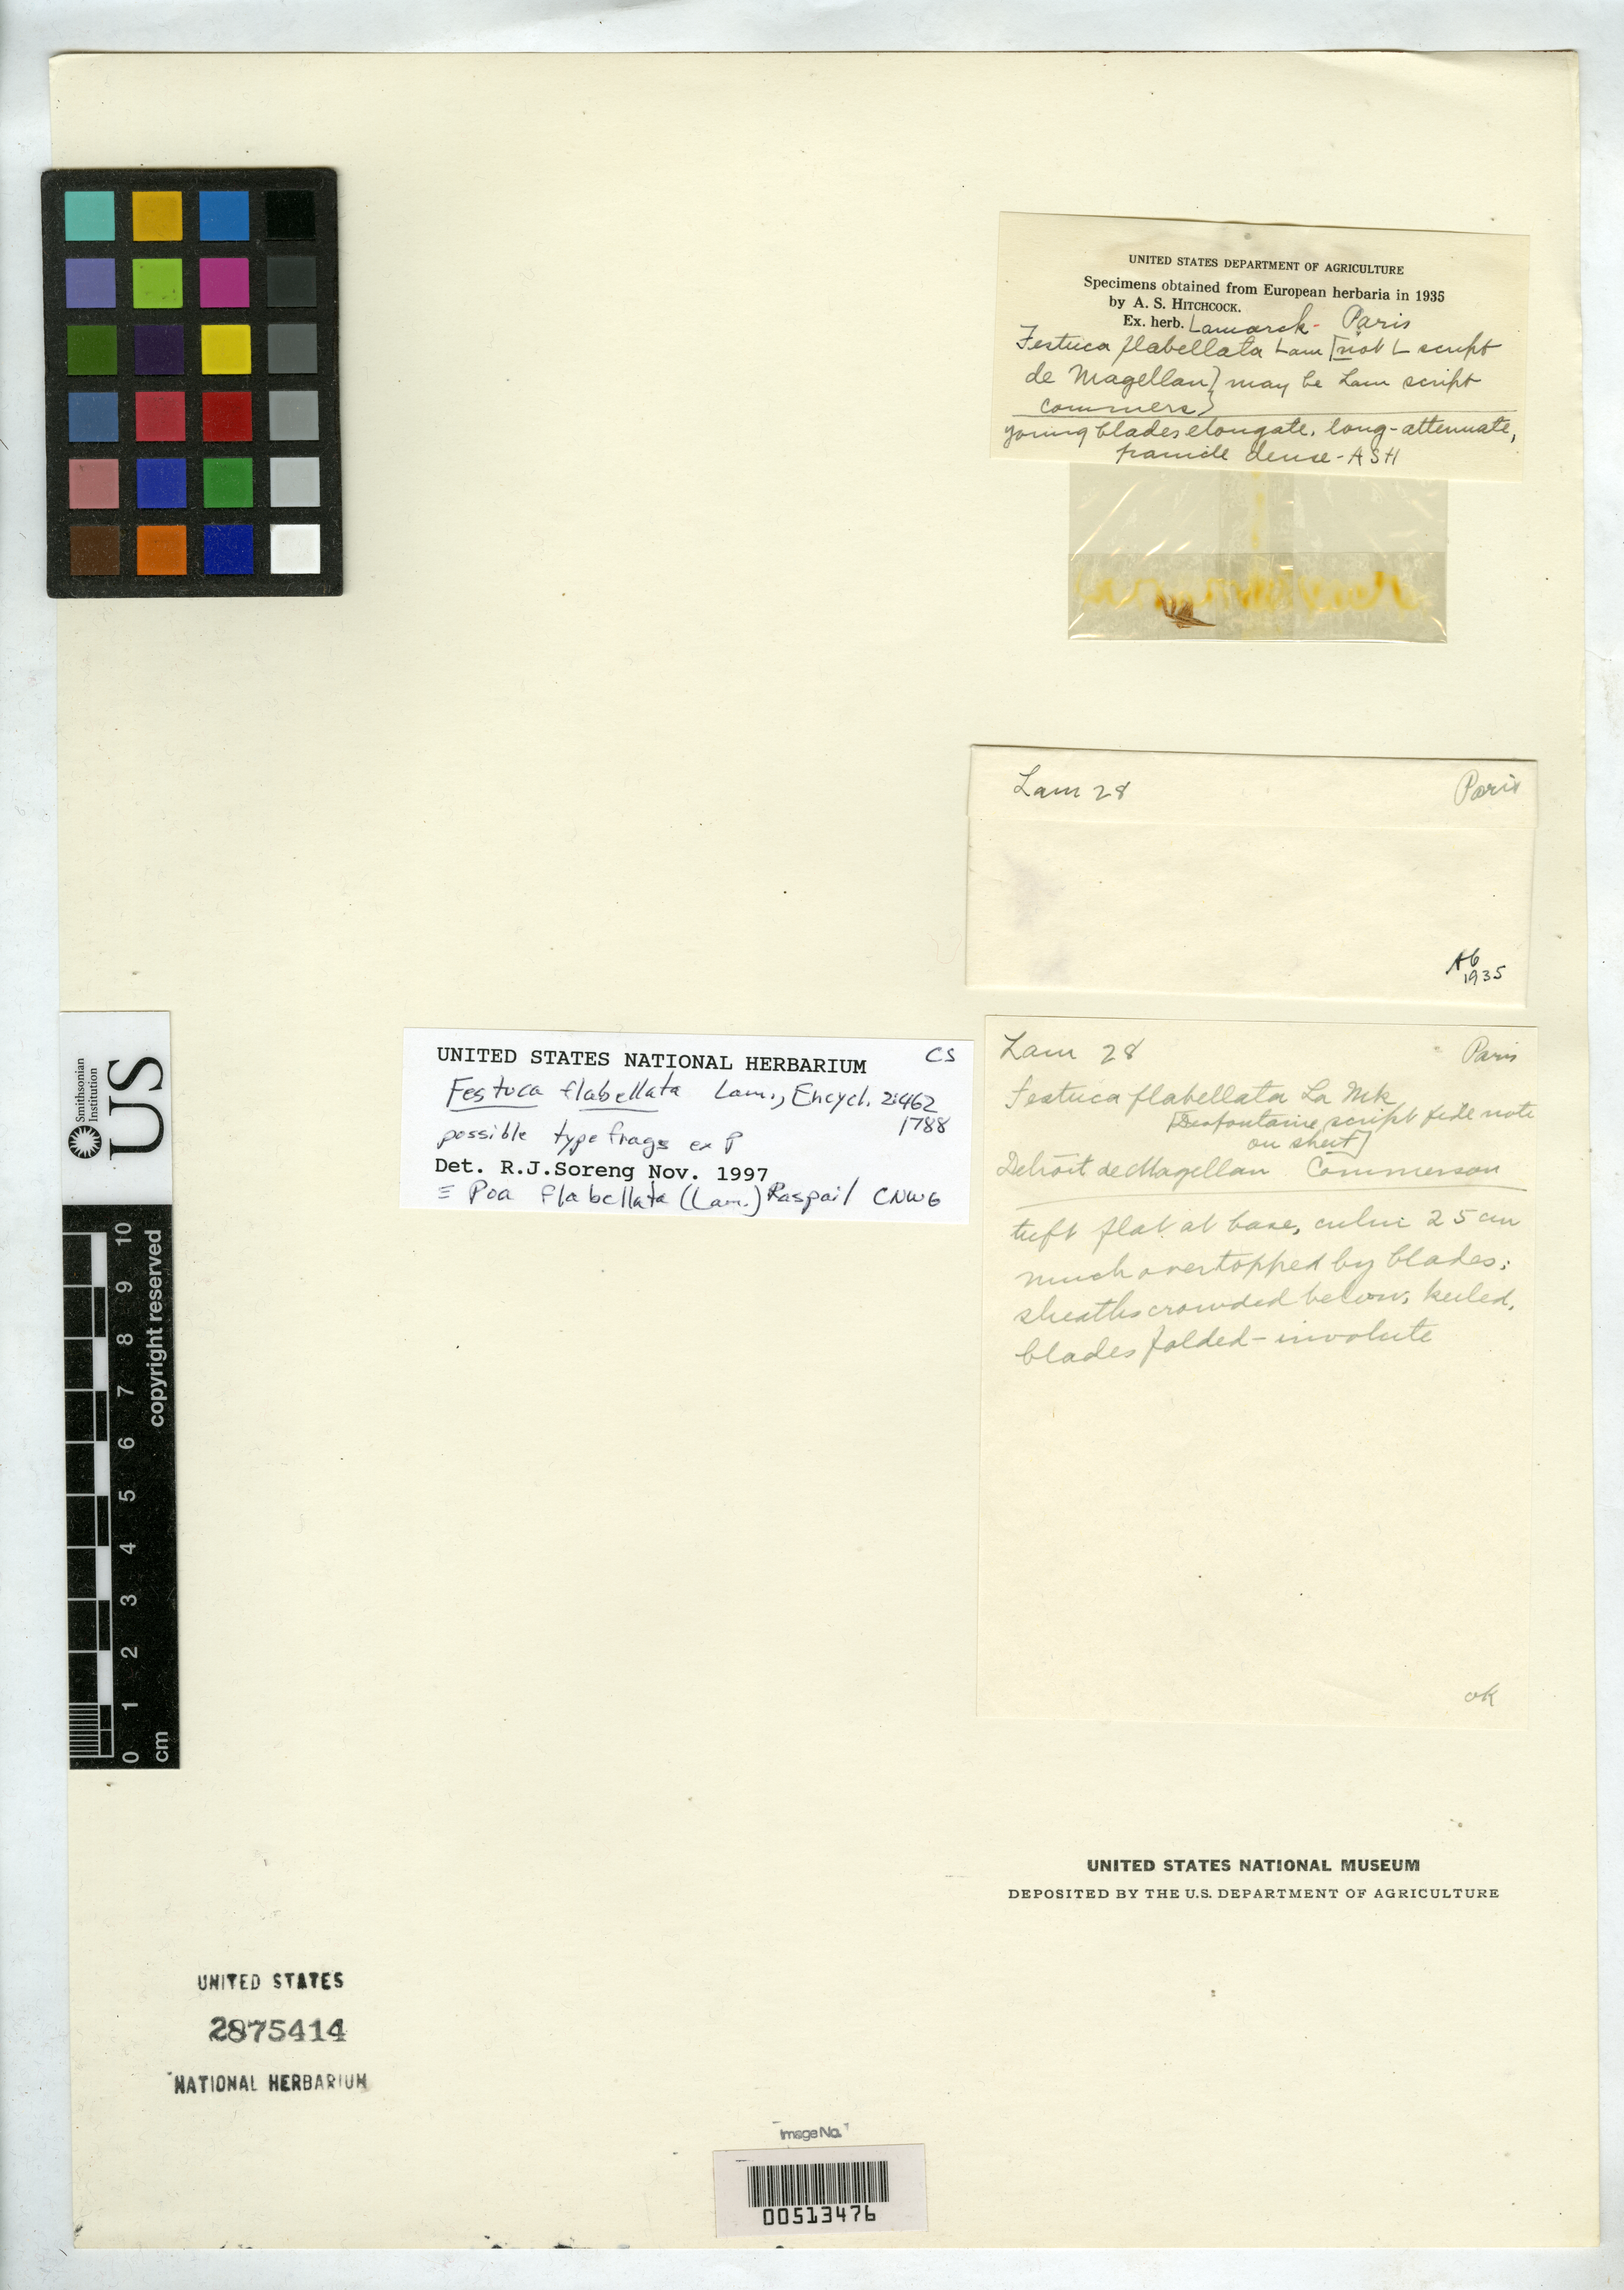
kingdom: Plantae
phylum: Tracheophyta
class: Liliopsida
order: Poales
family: Poaceae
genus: Festuca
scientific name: Festuca flabellata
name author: Lam.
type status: Type Fragment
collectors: P. Commerson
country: Chile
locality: Magellan.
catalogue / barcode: US 2875414